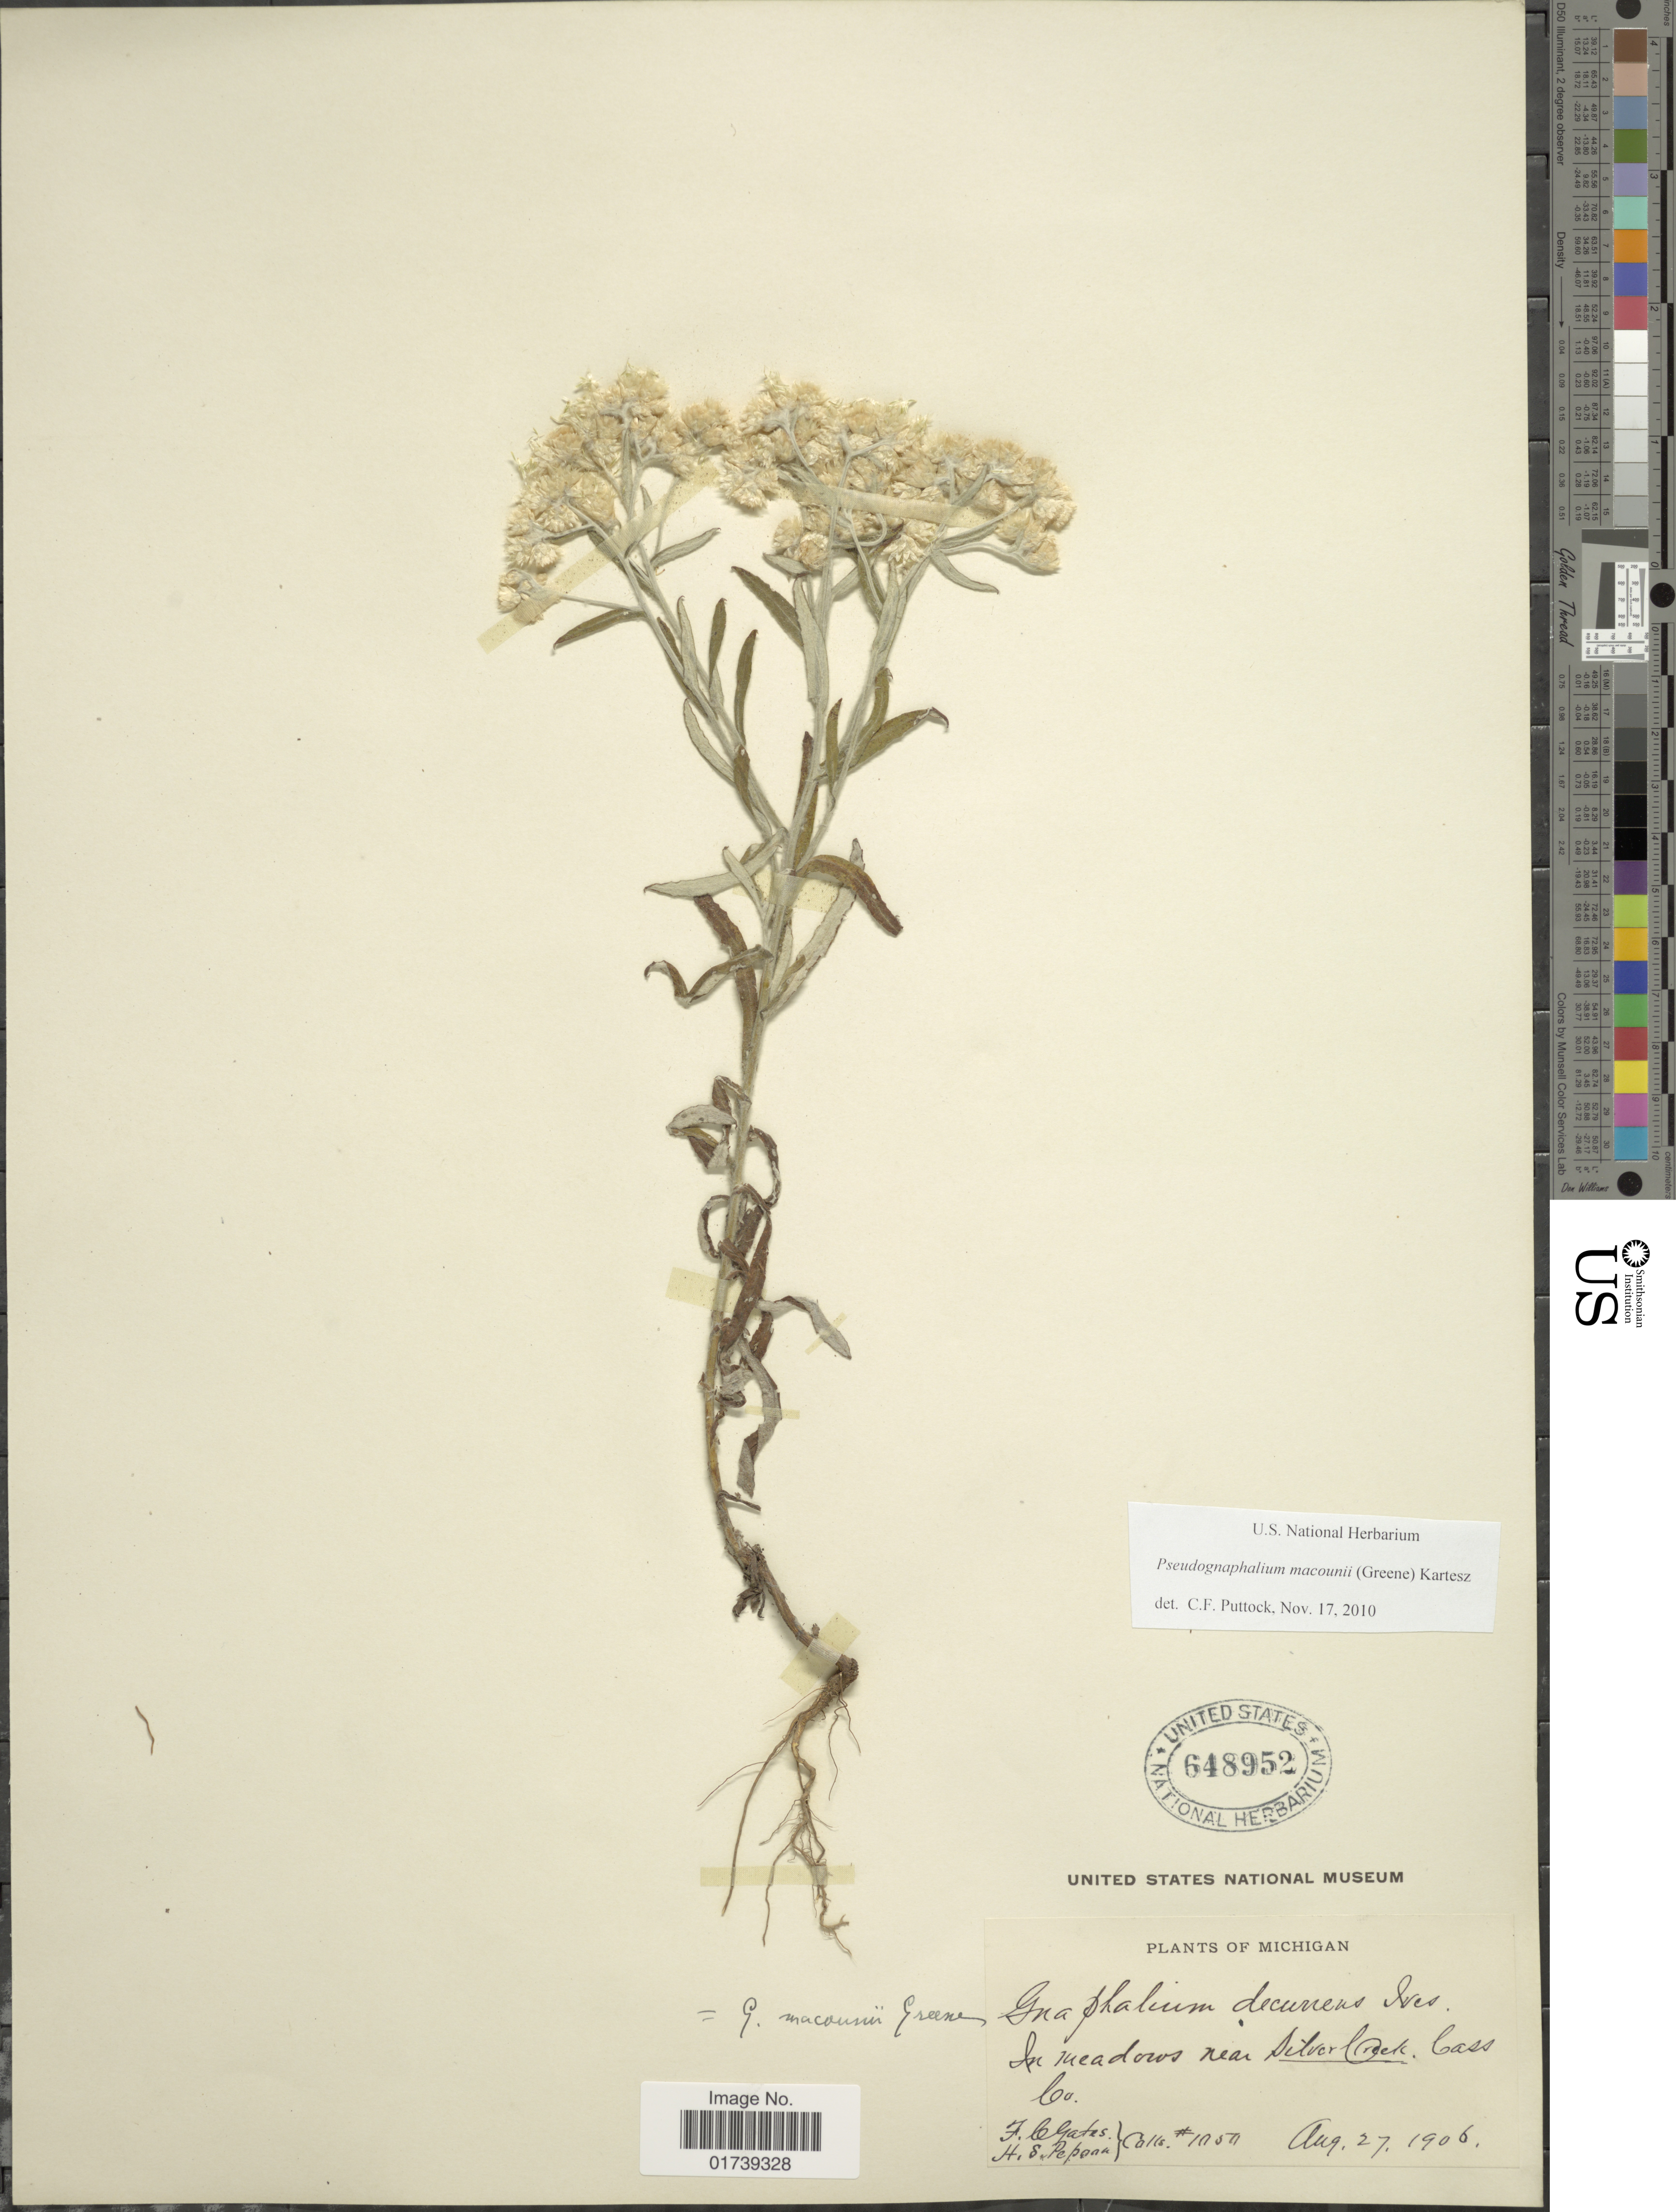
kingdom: Plantae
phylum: Tracheophyta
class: Magnoliopsida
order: Asterales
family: Asteraceae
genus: Pseudognaphalium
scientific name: Pseudognaphalium macounii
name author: (Greene) Kartesz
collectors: F. C. Gates & H. Pepoon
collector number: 1050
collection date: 1906-08-27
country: United States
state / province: Michigan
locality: In Meadows near Silver Creek, Cass Co.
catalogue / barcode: US 648952